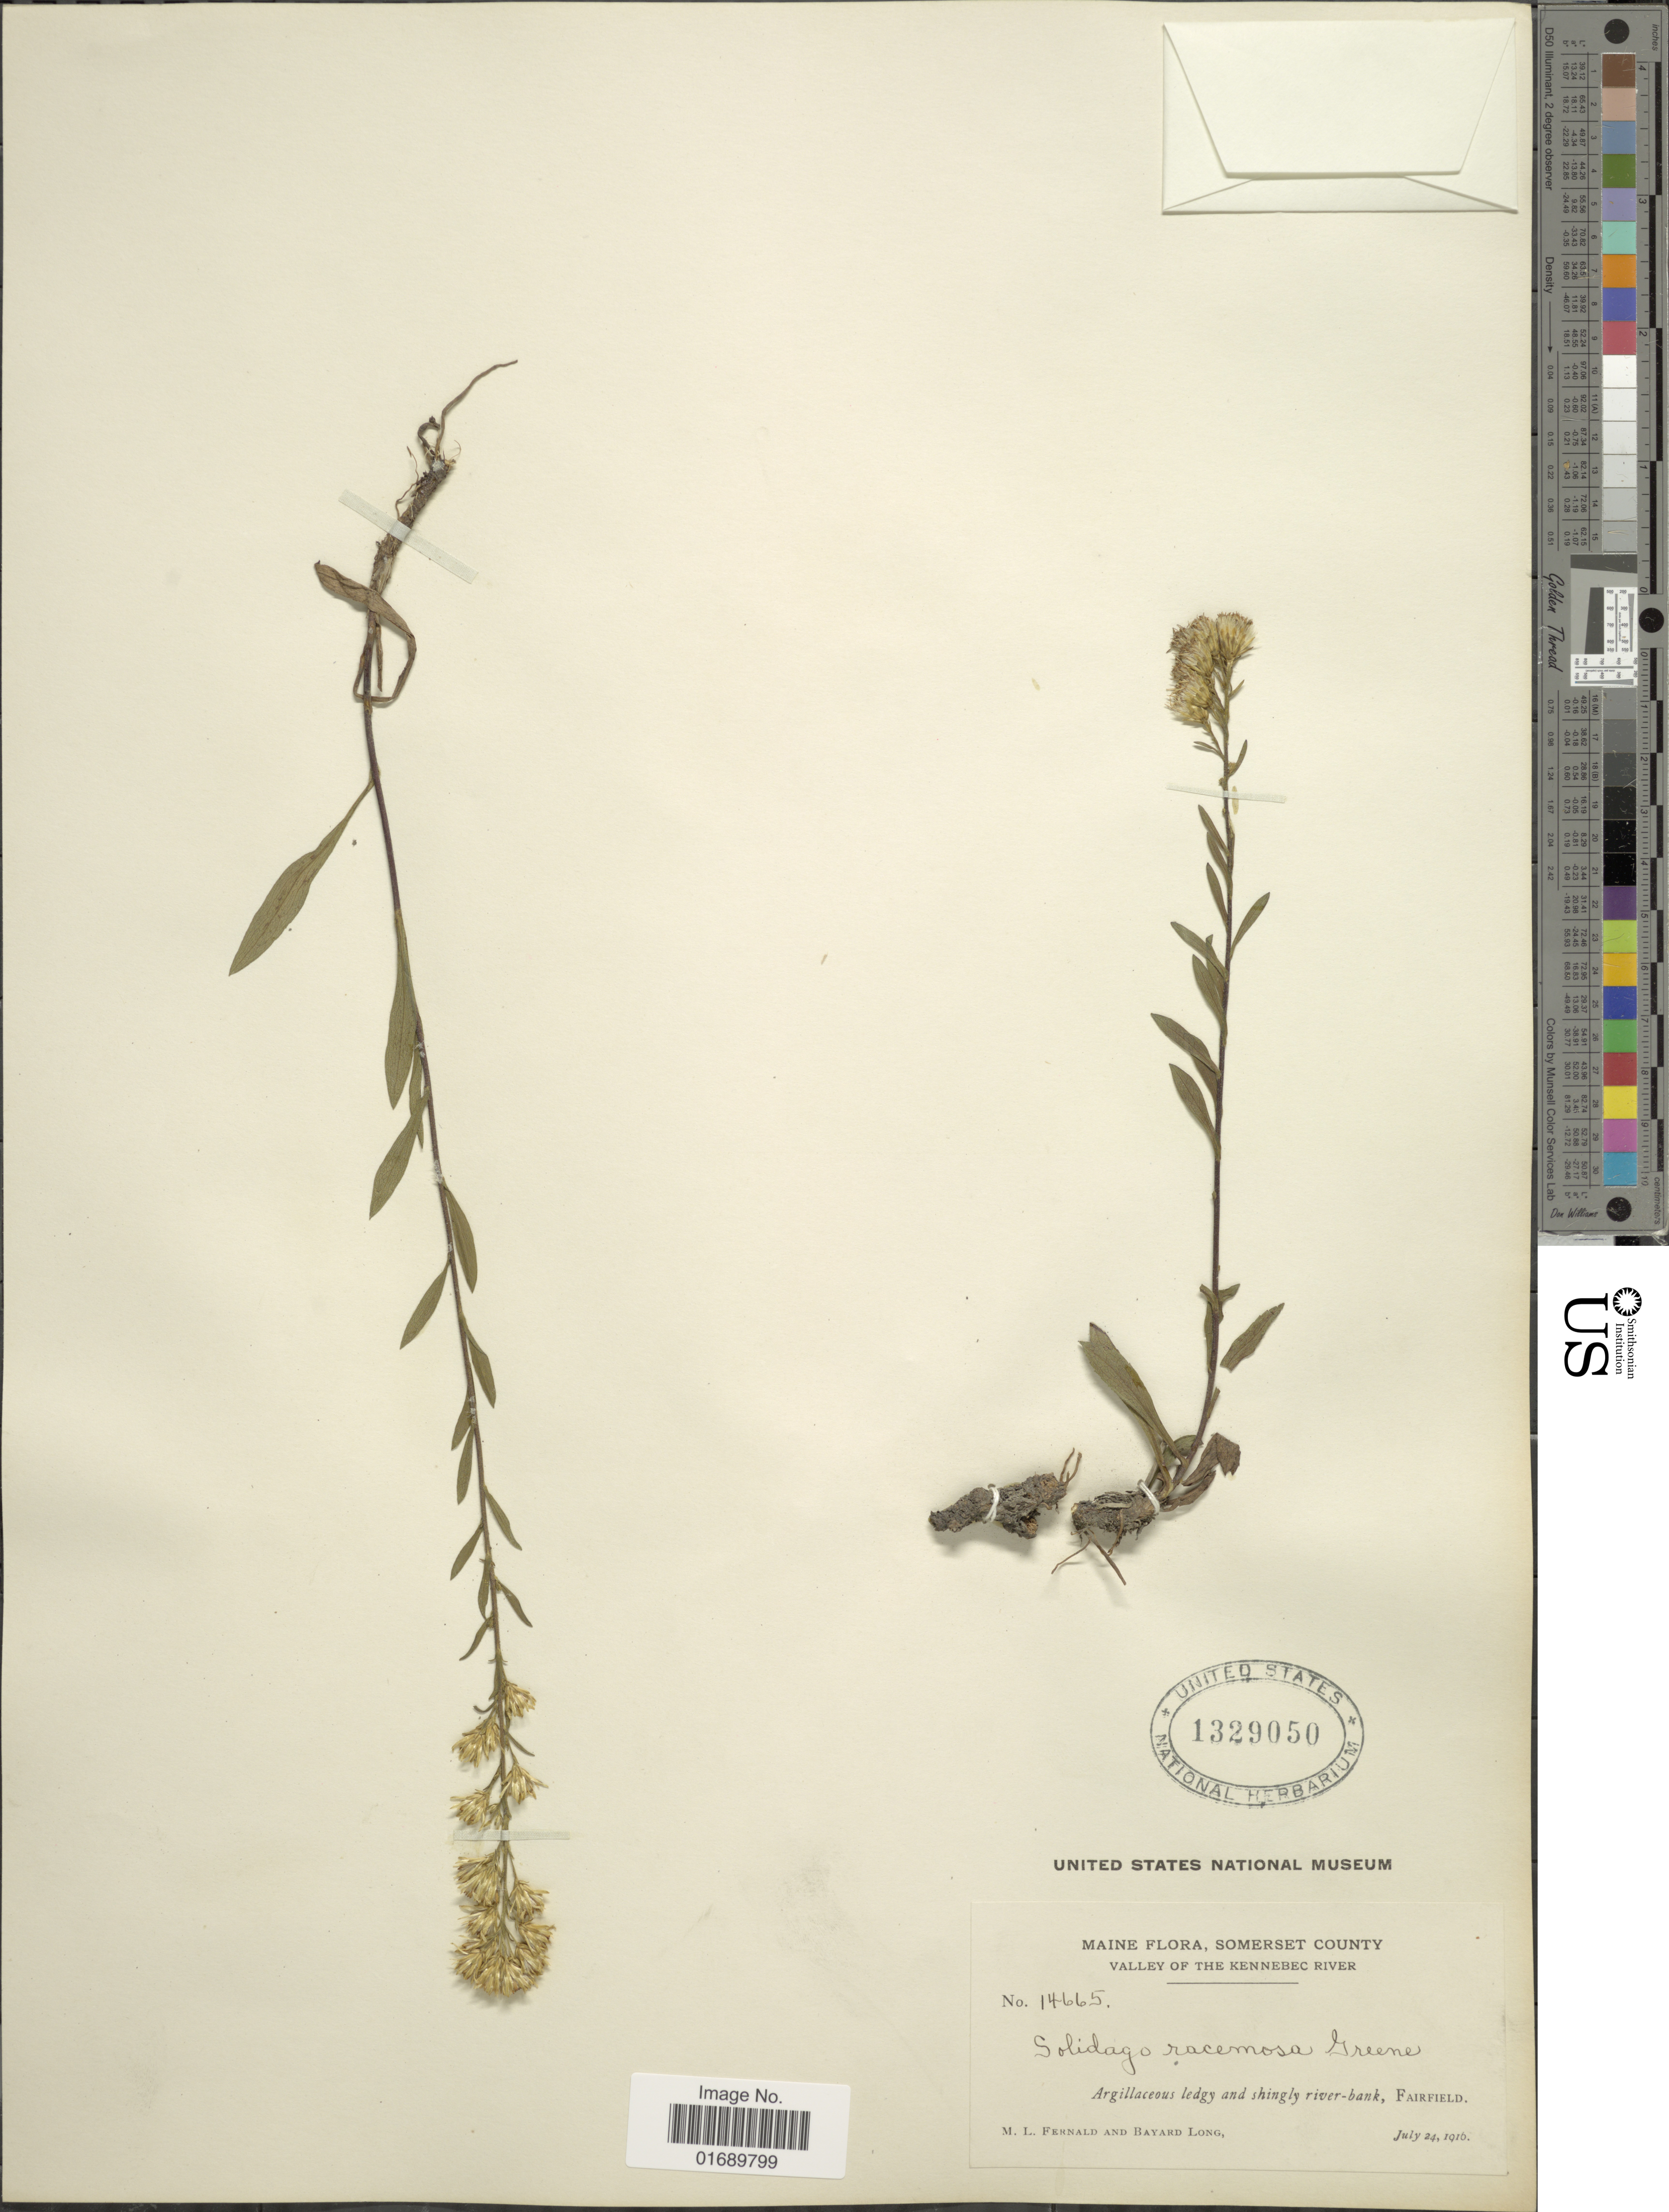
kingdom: Plantae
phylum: Tracheophyta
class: Magnoliopsida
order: Asterales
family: Asteraceae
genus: Solidago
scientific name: Solidago racemosa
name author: Greene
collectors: M. L. Fernald & B. Long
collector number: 14665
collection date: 1916-07-24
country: United States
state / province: Maine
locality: Somerset County, Valley of the Kennebec River, Argillaceous ledgy and shingly river-bank, Fairfield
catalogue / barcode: US 1329050